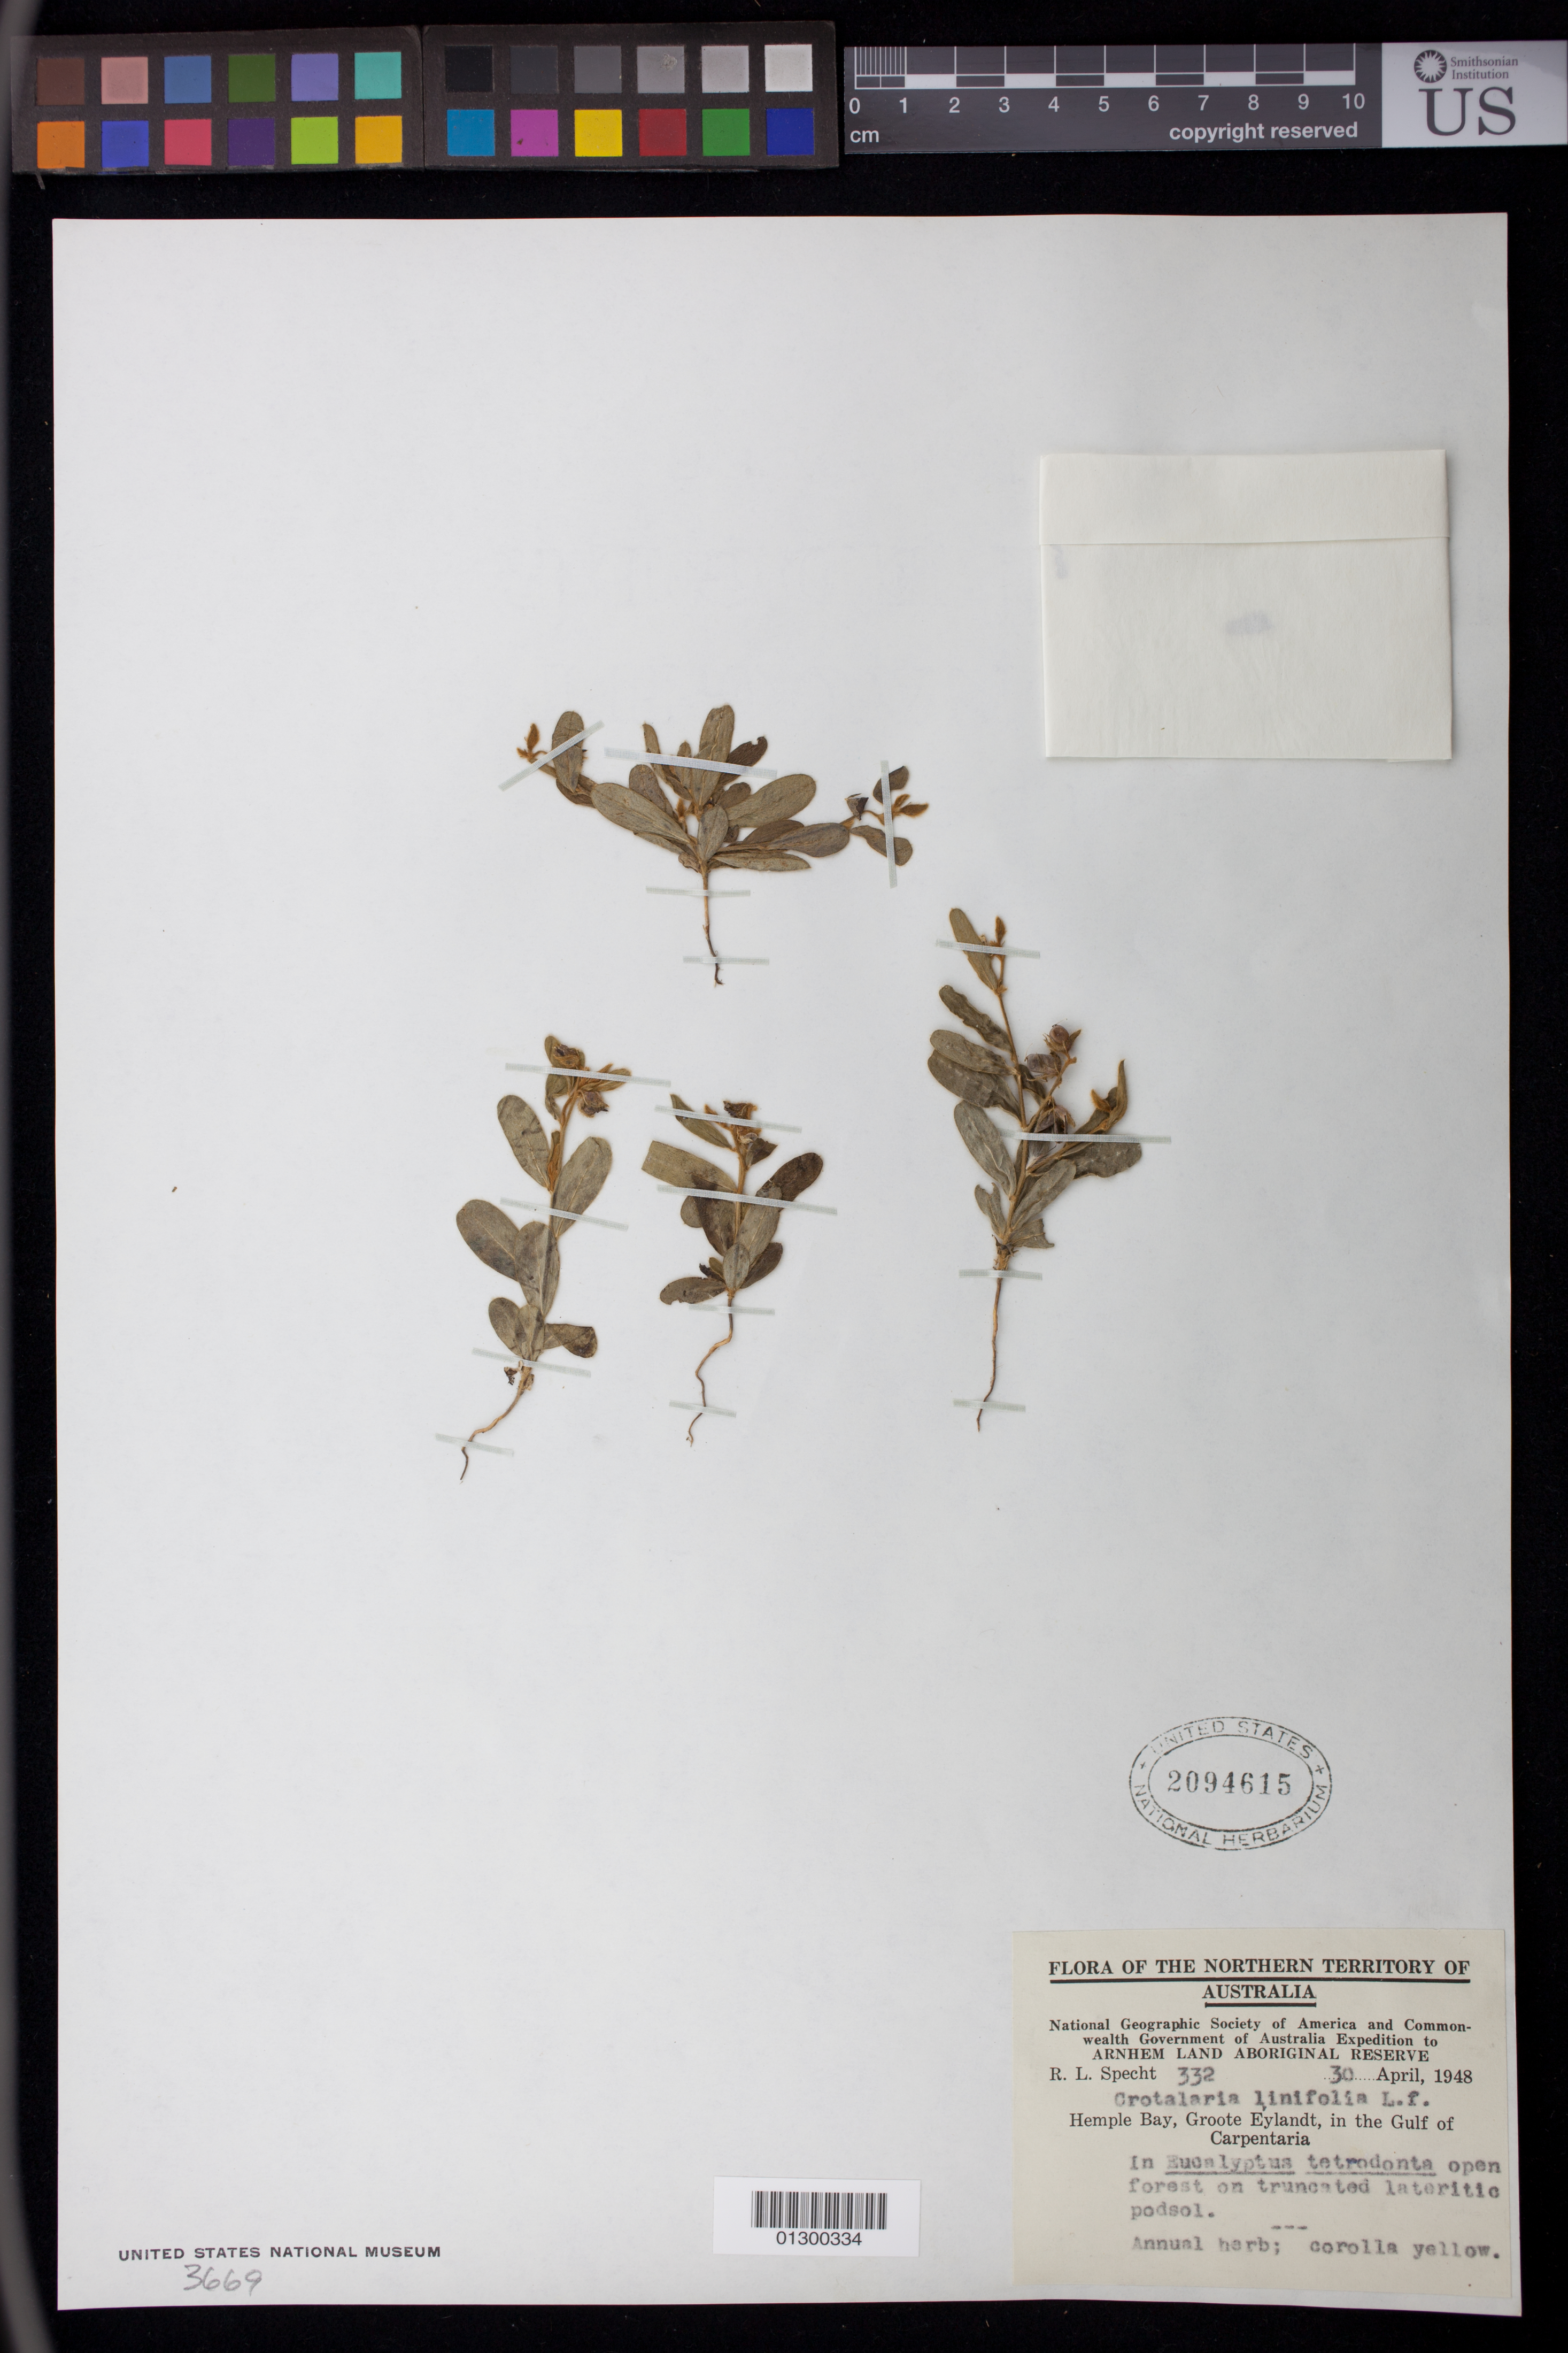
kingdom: Plantae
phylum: Tracheophyta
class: Magnoliopsida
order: Fabales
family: Fabaceae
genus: Crotalaria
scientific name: Crotalaria linifolia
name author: L. f.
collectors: R. L. Specht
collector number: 332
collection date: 1948-04-30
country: Australia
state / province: Northern Territory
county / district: East Arnhem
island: Groote Eylandt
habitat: In Eucalyptus tetrodonta open forest on truncated lateritic podsol.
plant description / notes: Annual herb; corolla yellow.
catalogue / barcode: US 2094615